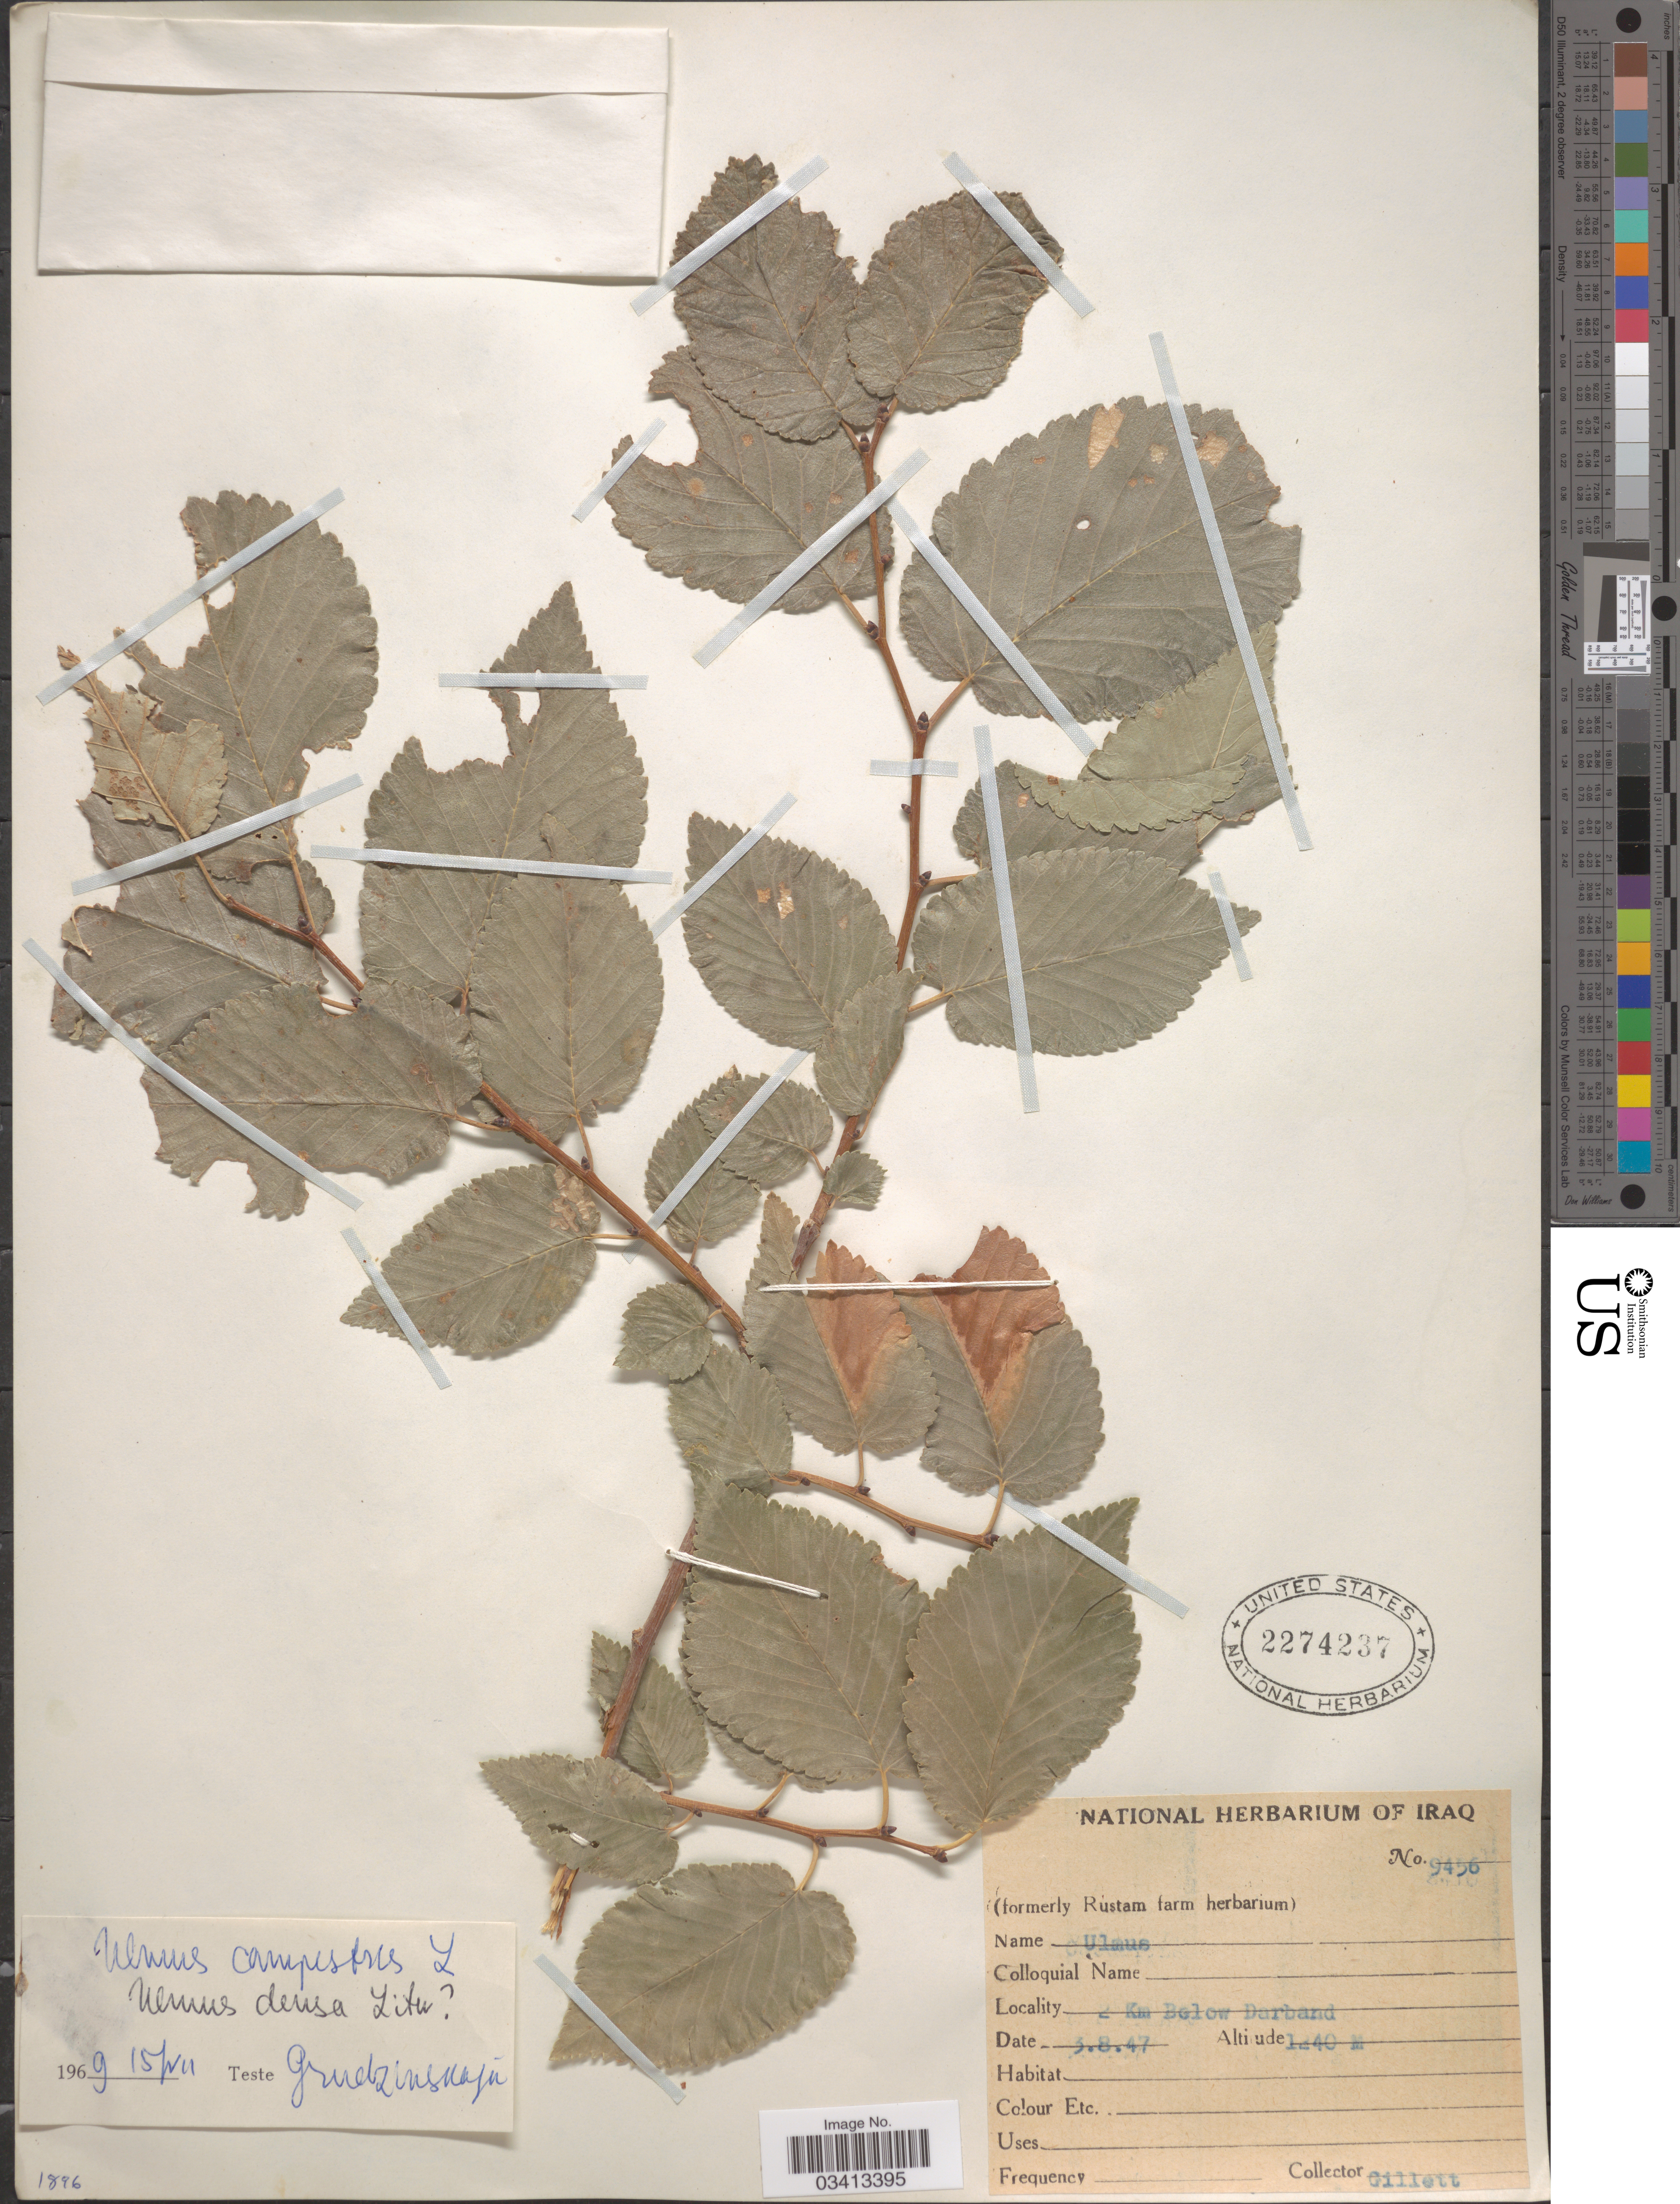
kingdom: Plantae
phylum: Tracheophyta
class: Magnoliopsida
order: Rosales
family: Ulmaceae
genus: Ulmus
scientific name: Ulmus glabra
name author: Huds.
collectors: Gillett, --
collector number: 9456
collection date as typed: Transcribed d/m/y: 3/8/47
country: Iraq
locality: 2 Km Below Darband.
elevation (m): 1240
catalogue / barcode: US 2274237